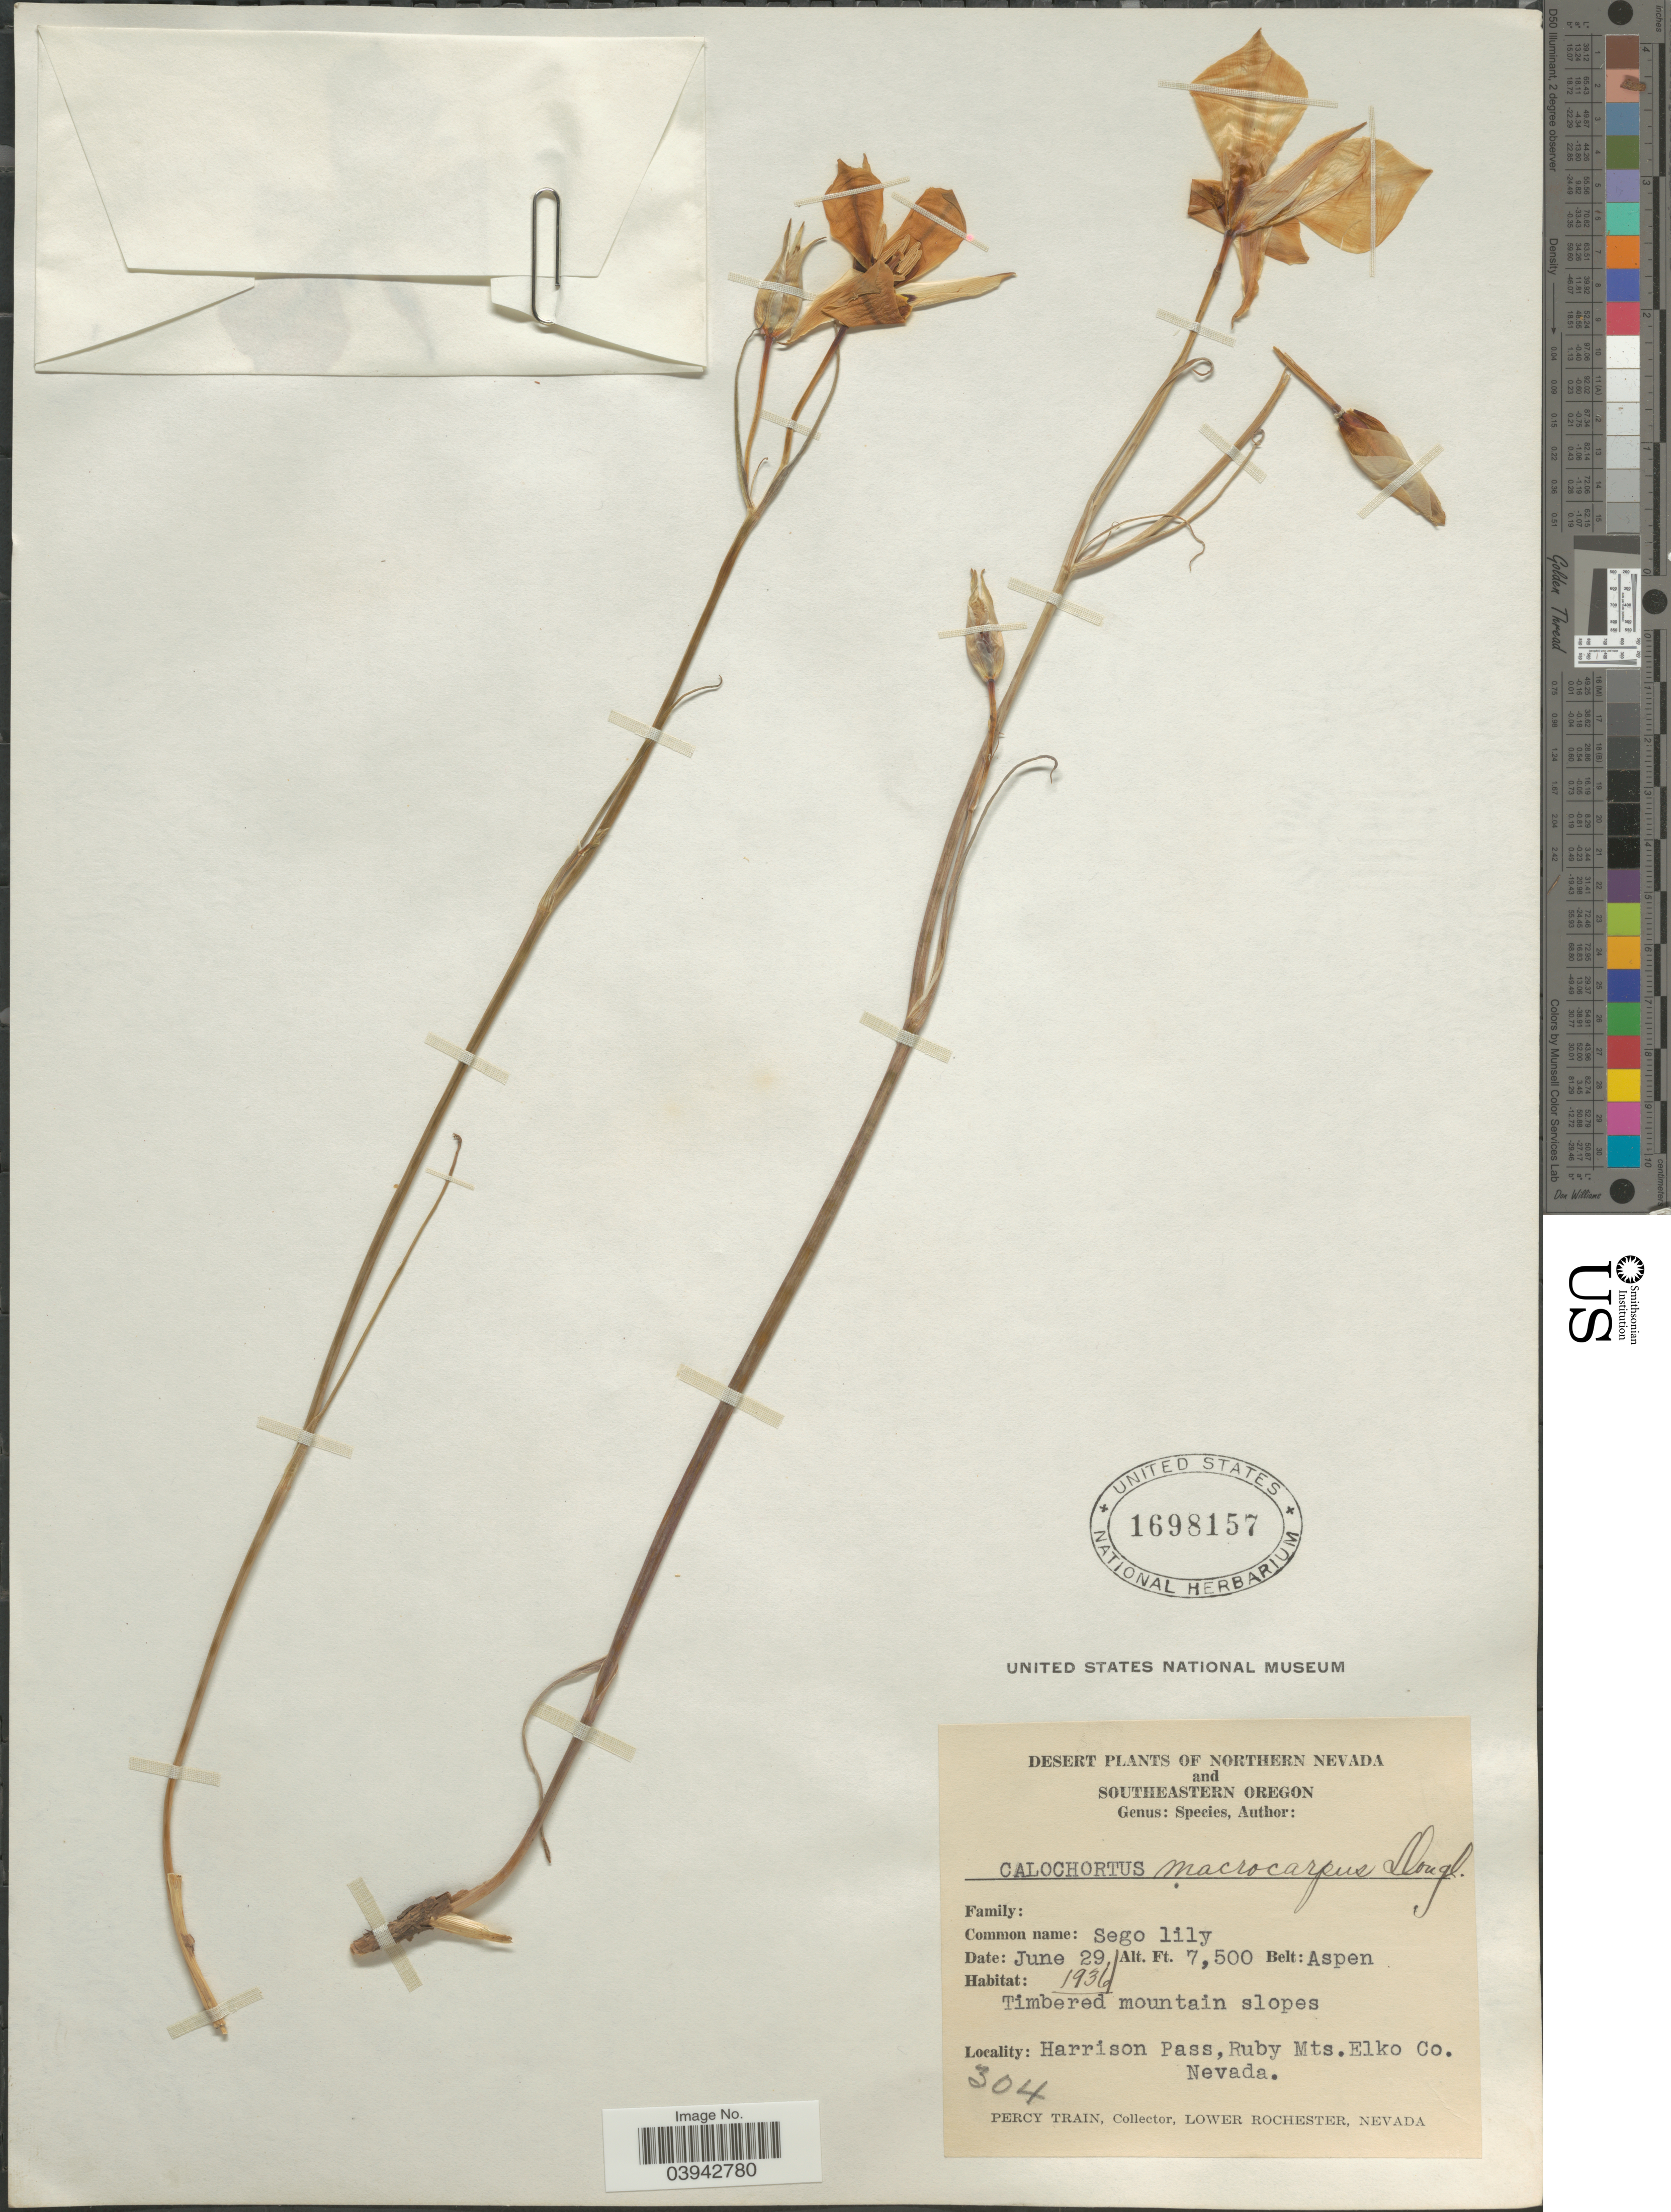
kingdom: Plantae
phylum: Tracheophyta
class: Liliopsida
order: Liliales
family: Liliaceae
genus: Calochortus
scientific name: Calochortus macrocarpus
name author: Douglas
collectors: P. Train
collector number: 304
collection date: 1936-06-29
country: United States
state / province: Nevada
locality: Northern Nevada. Belt: Aspen. Harrison Pass, Ruby Mts. Elko Co.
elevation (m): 2286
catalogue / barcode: US 1698157